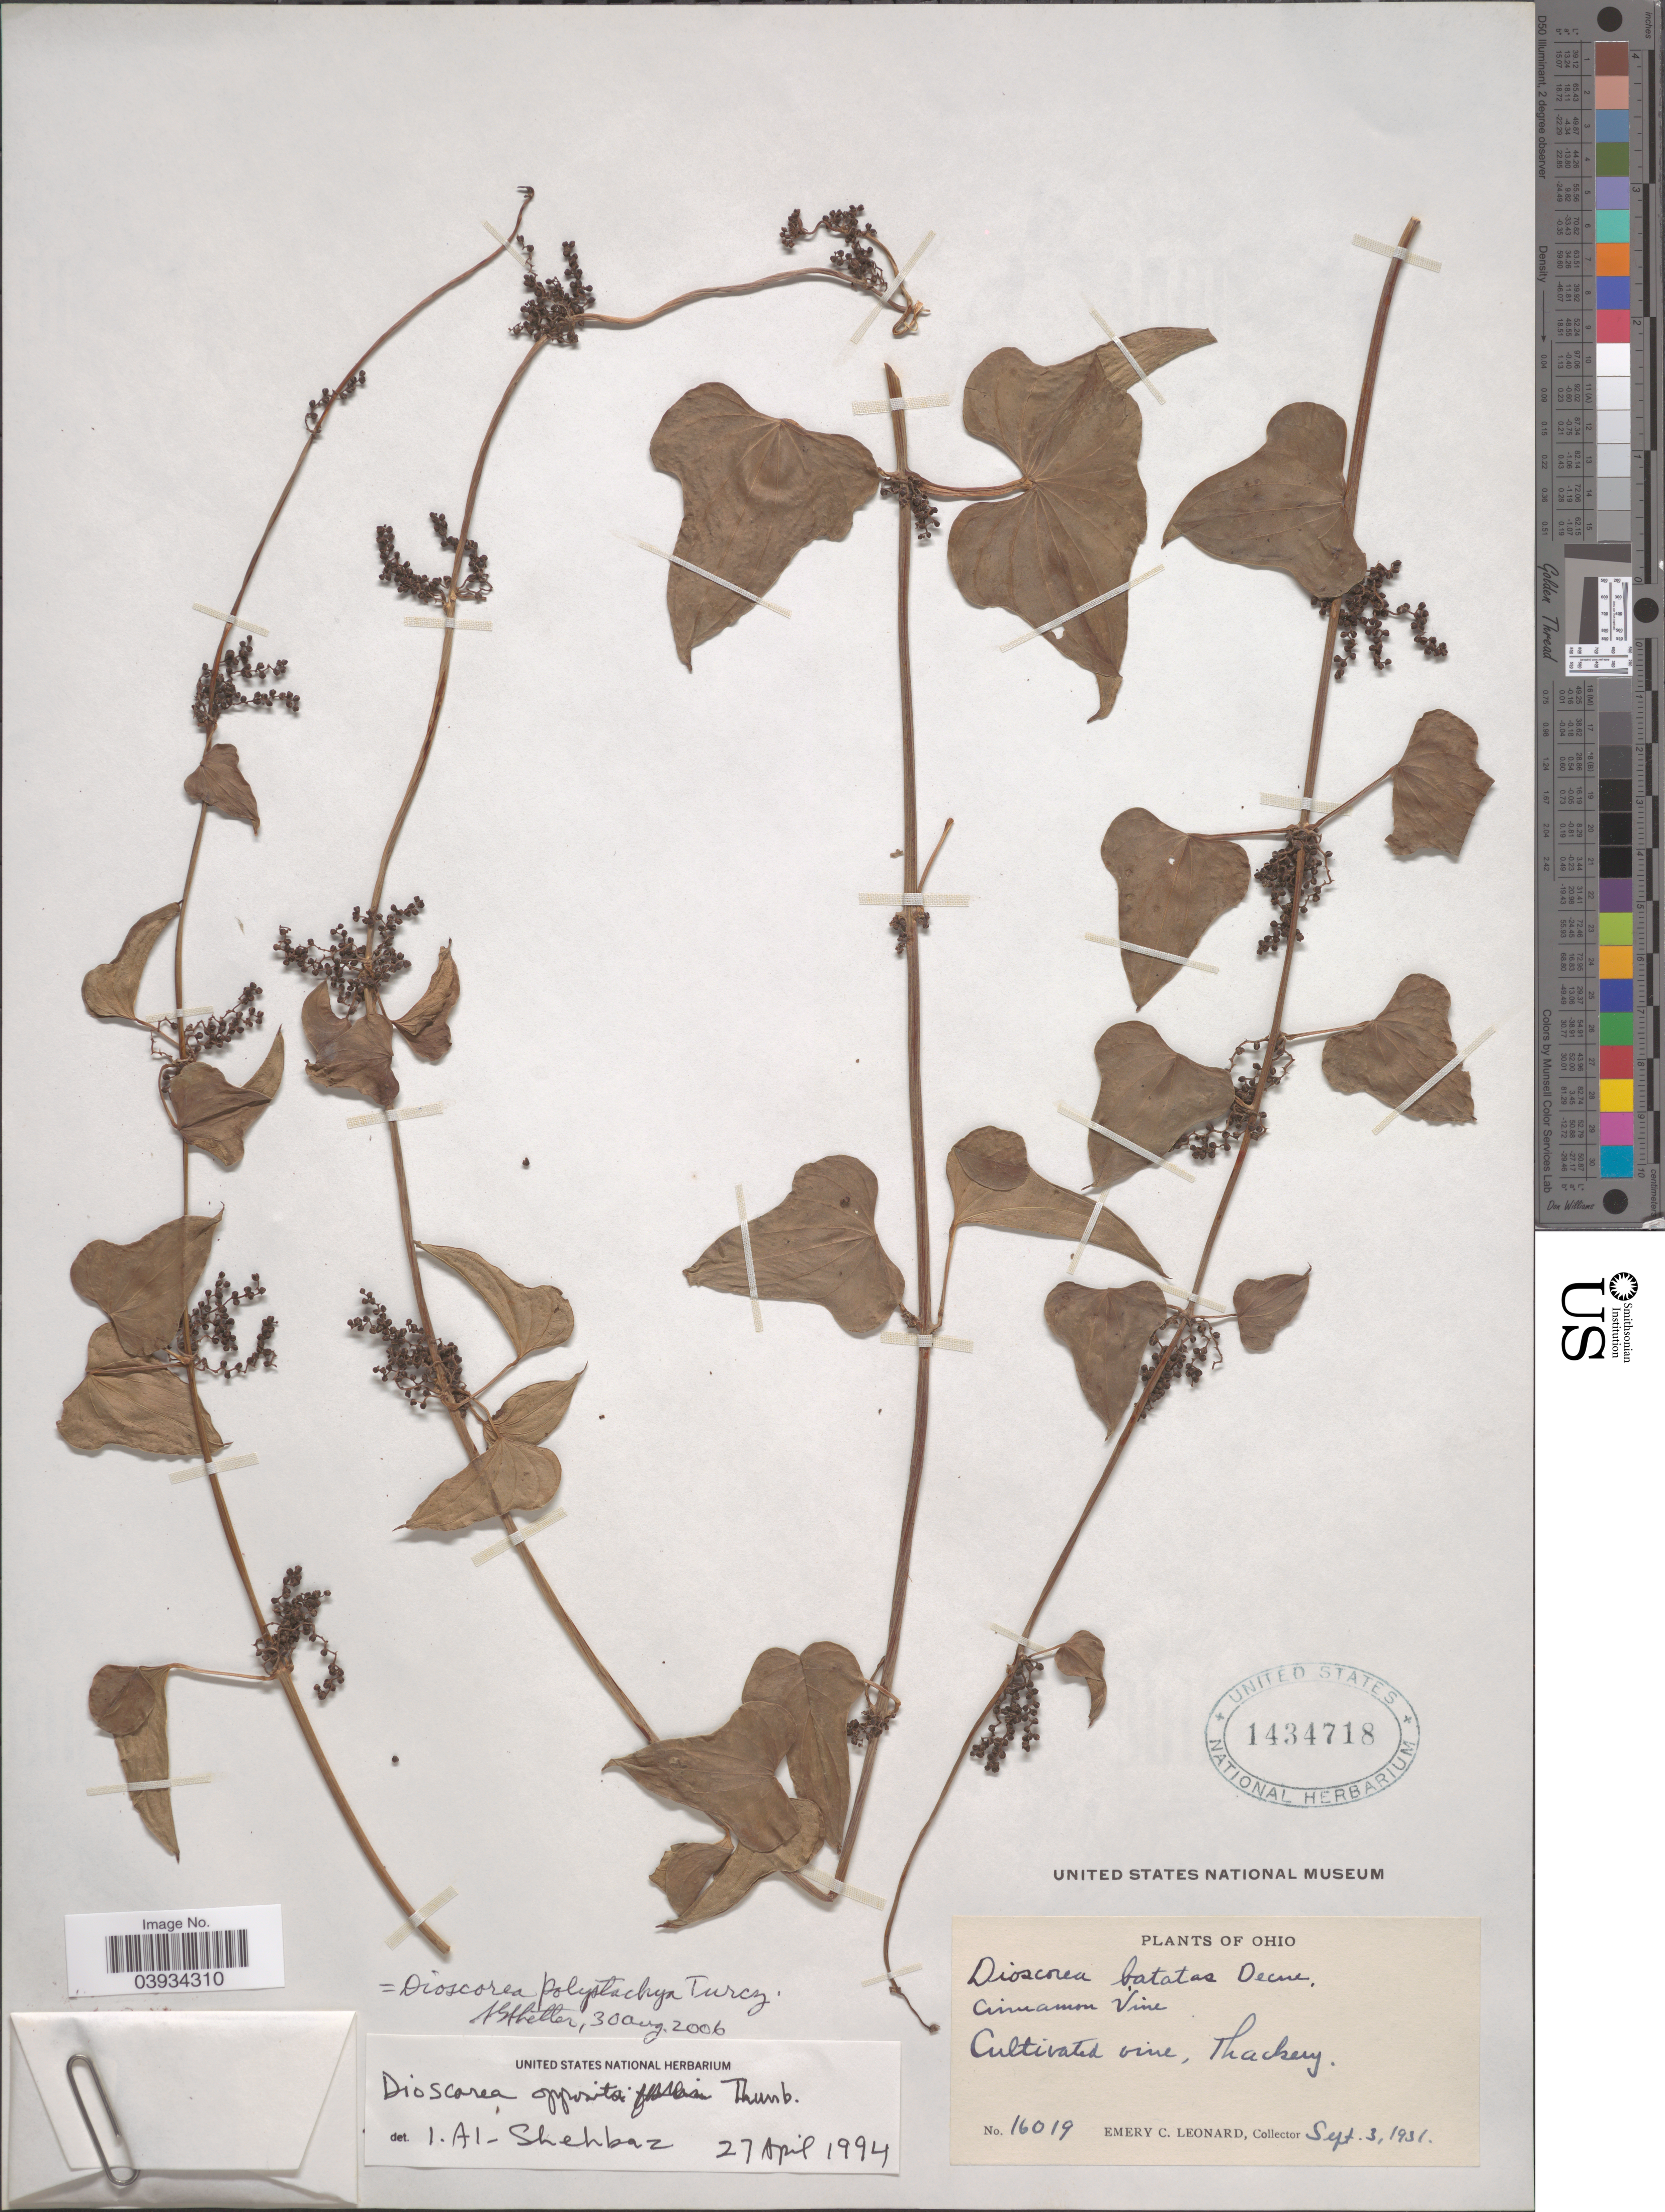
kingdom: Plantae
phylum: Tracheophyta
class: Liliopsida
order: Dioscoreales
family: Dioscoreaceae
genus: Dioscorea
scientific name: Dioscorea polystachya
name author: Turcz.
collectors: E. C. Leonard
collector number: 16019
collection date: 1931-09-03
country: United States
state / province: Ohio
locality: Thackery.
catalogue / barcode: US 1434718